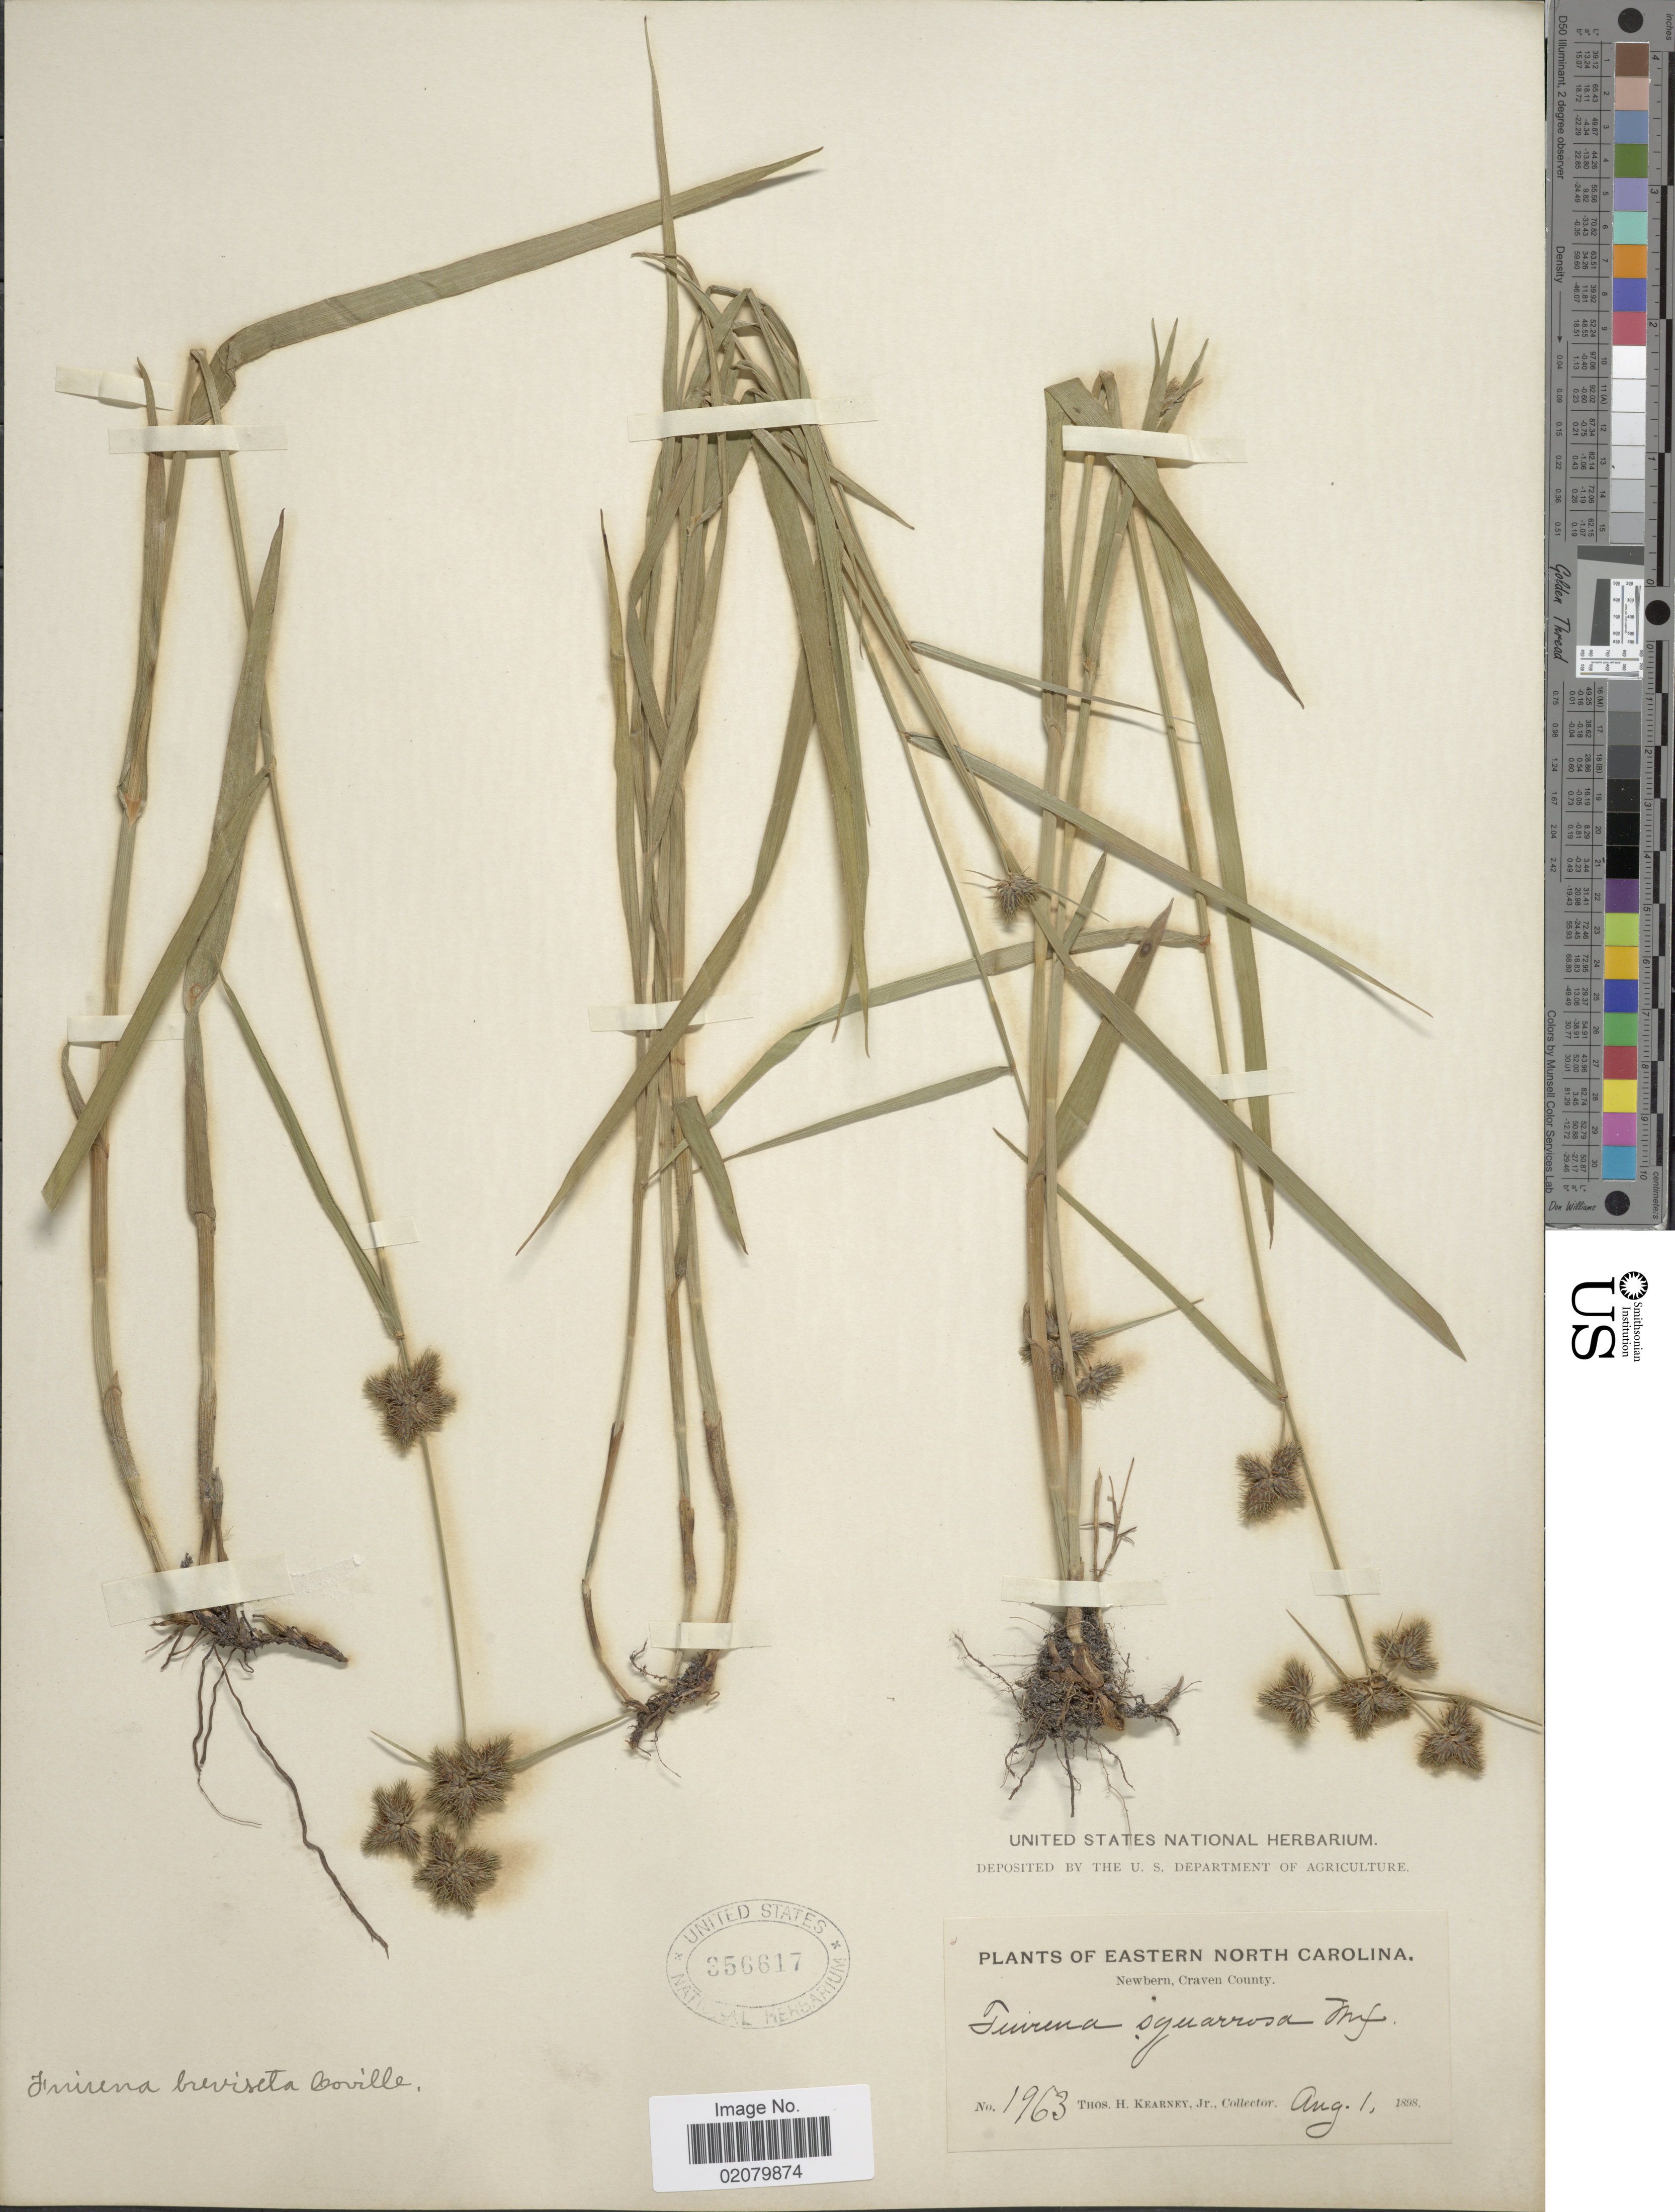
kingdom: Plantae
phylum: Tracheophyta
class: Liliopsida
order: Poales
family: Cyperaceae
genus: Fuirena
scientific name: Fuirena squarrosa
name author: Michx.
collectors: T. H. Kearney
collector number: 1963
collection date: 1898-08-01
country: United States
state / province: North Carolina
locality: Eastern North Carolina, Newbern, Craven County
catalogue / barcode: US 356617